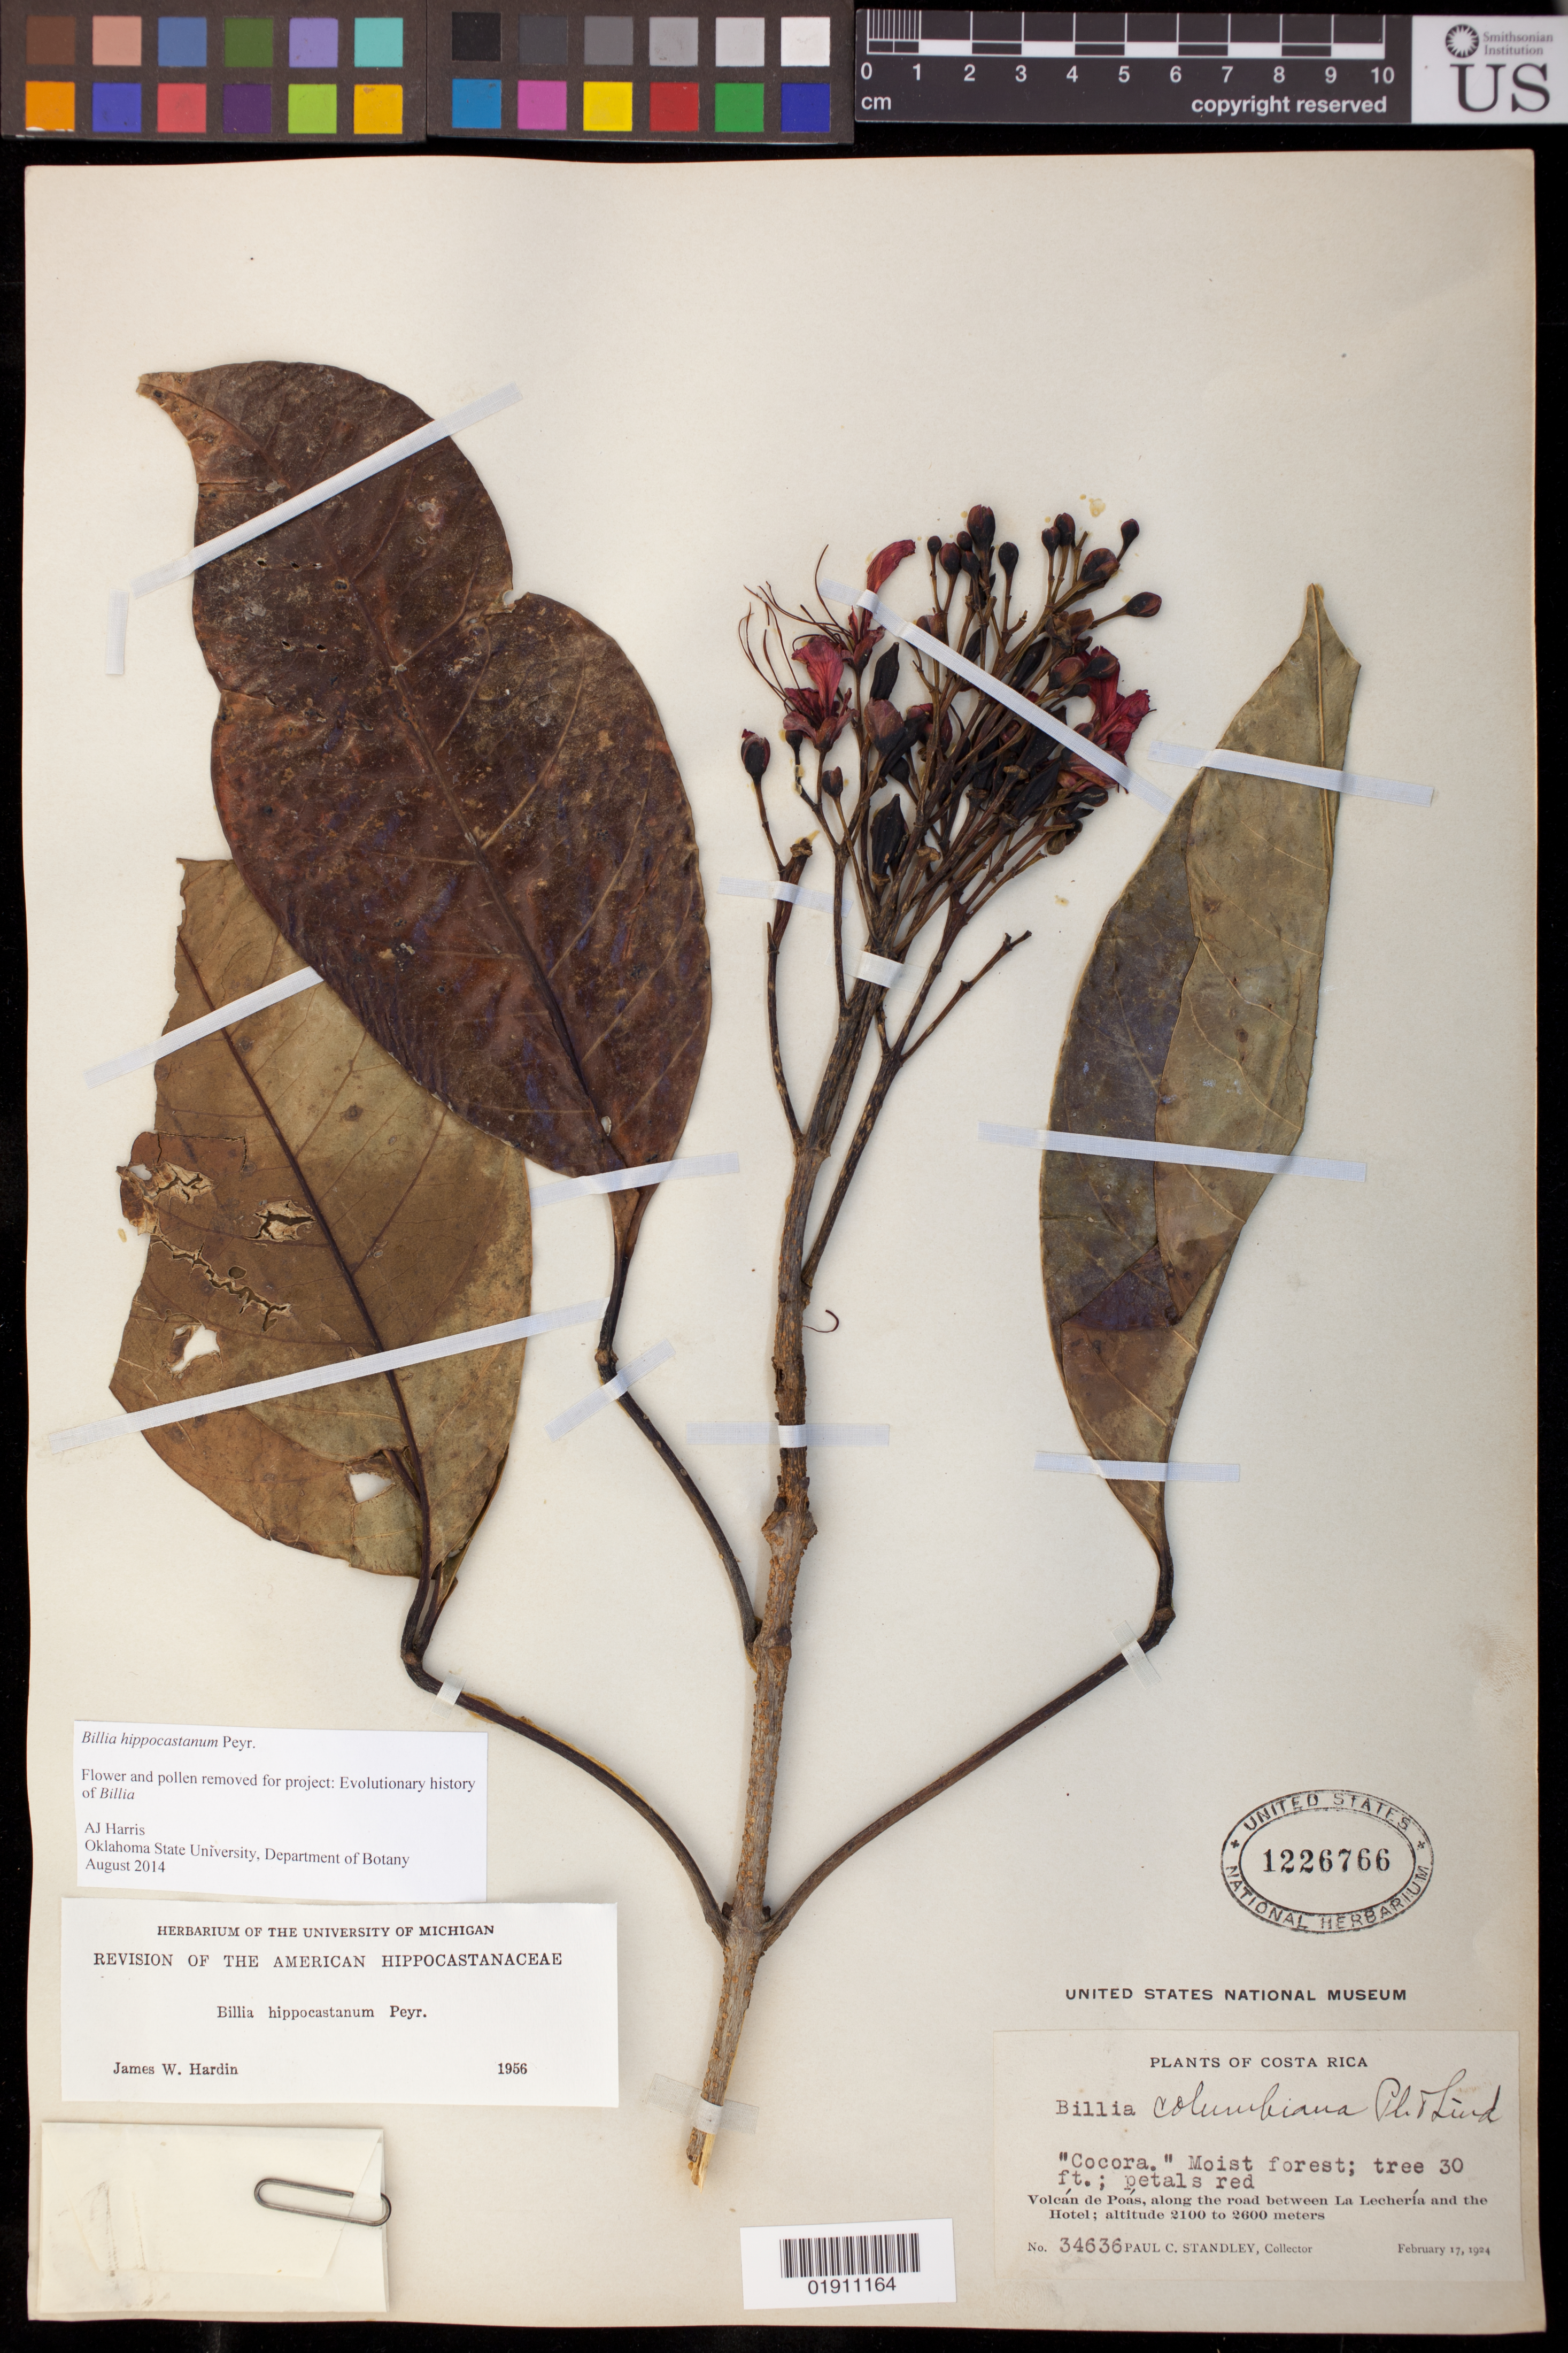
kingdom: Plantae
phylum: Tracheophyta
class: Magnoliopsida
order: Sapindales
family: Sapindaceae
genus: Billia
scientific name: Billia hippocastanum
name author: Peyr.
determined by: Harris, A. J.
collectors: P. C. Standley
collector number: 34636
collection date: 1924-02-17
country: Costa Rica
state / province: Alajuela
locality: Volcan de Poas, along the road between La Lecheria and the Hotel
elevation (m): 2100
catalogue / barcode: US 1226766